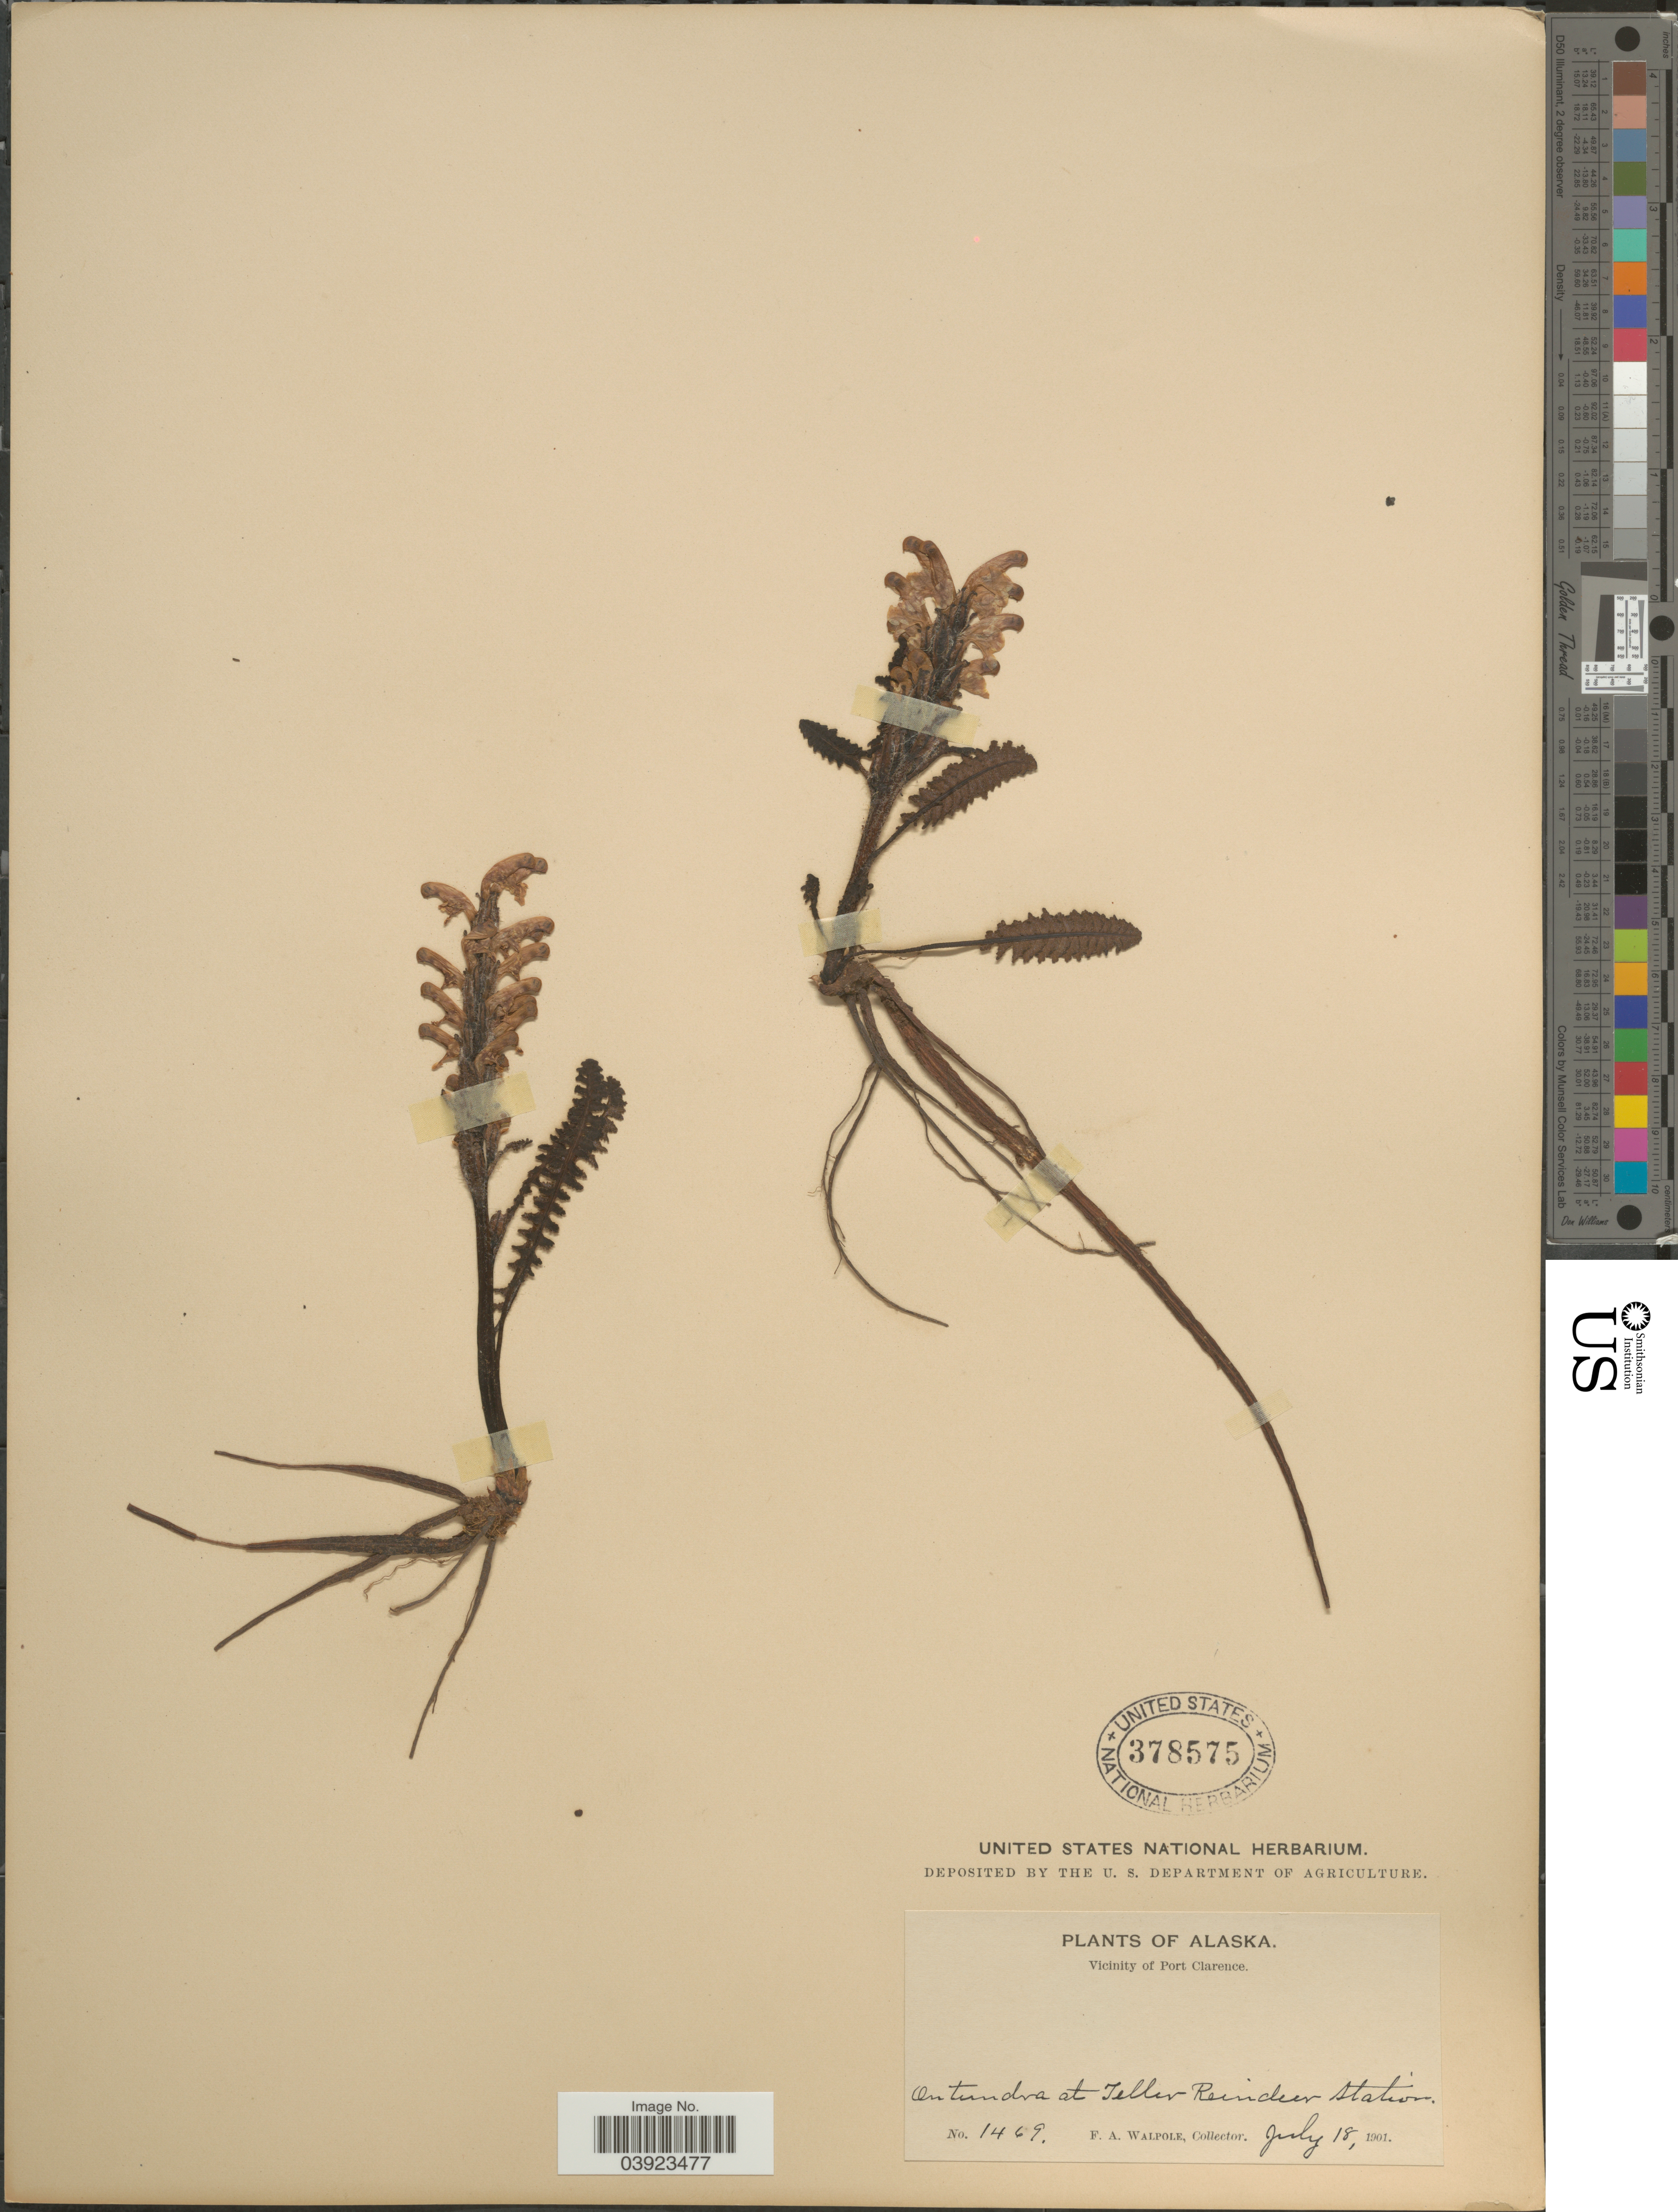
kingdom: Plantae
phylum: Tracheophyta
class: Magnoliopsida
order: Lamiales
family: Orobanchaceae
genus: Pedicularis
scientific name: Pedicularis versicolor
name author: Wahlenb.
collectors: F. Walpole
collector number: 1469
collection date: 1901-07-18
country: United States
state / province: Alaska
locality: Vicinity of Port Clarence. On tundra at Teller Reindeer Station.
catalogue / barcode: US 378575